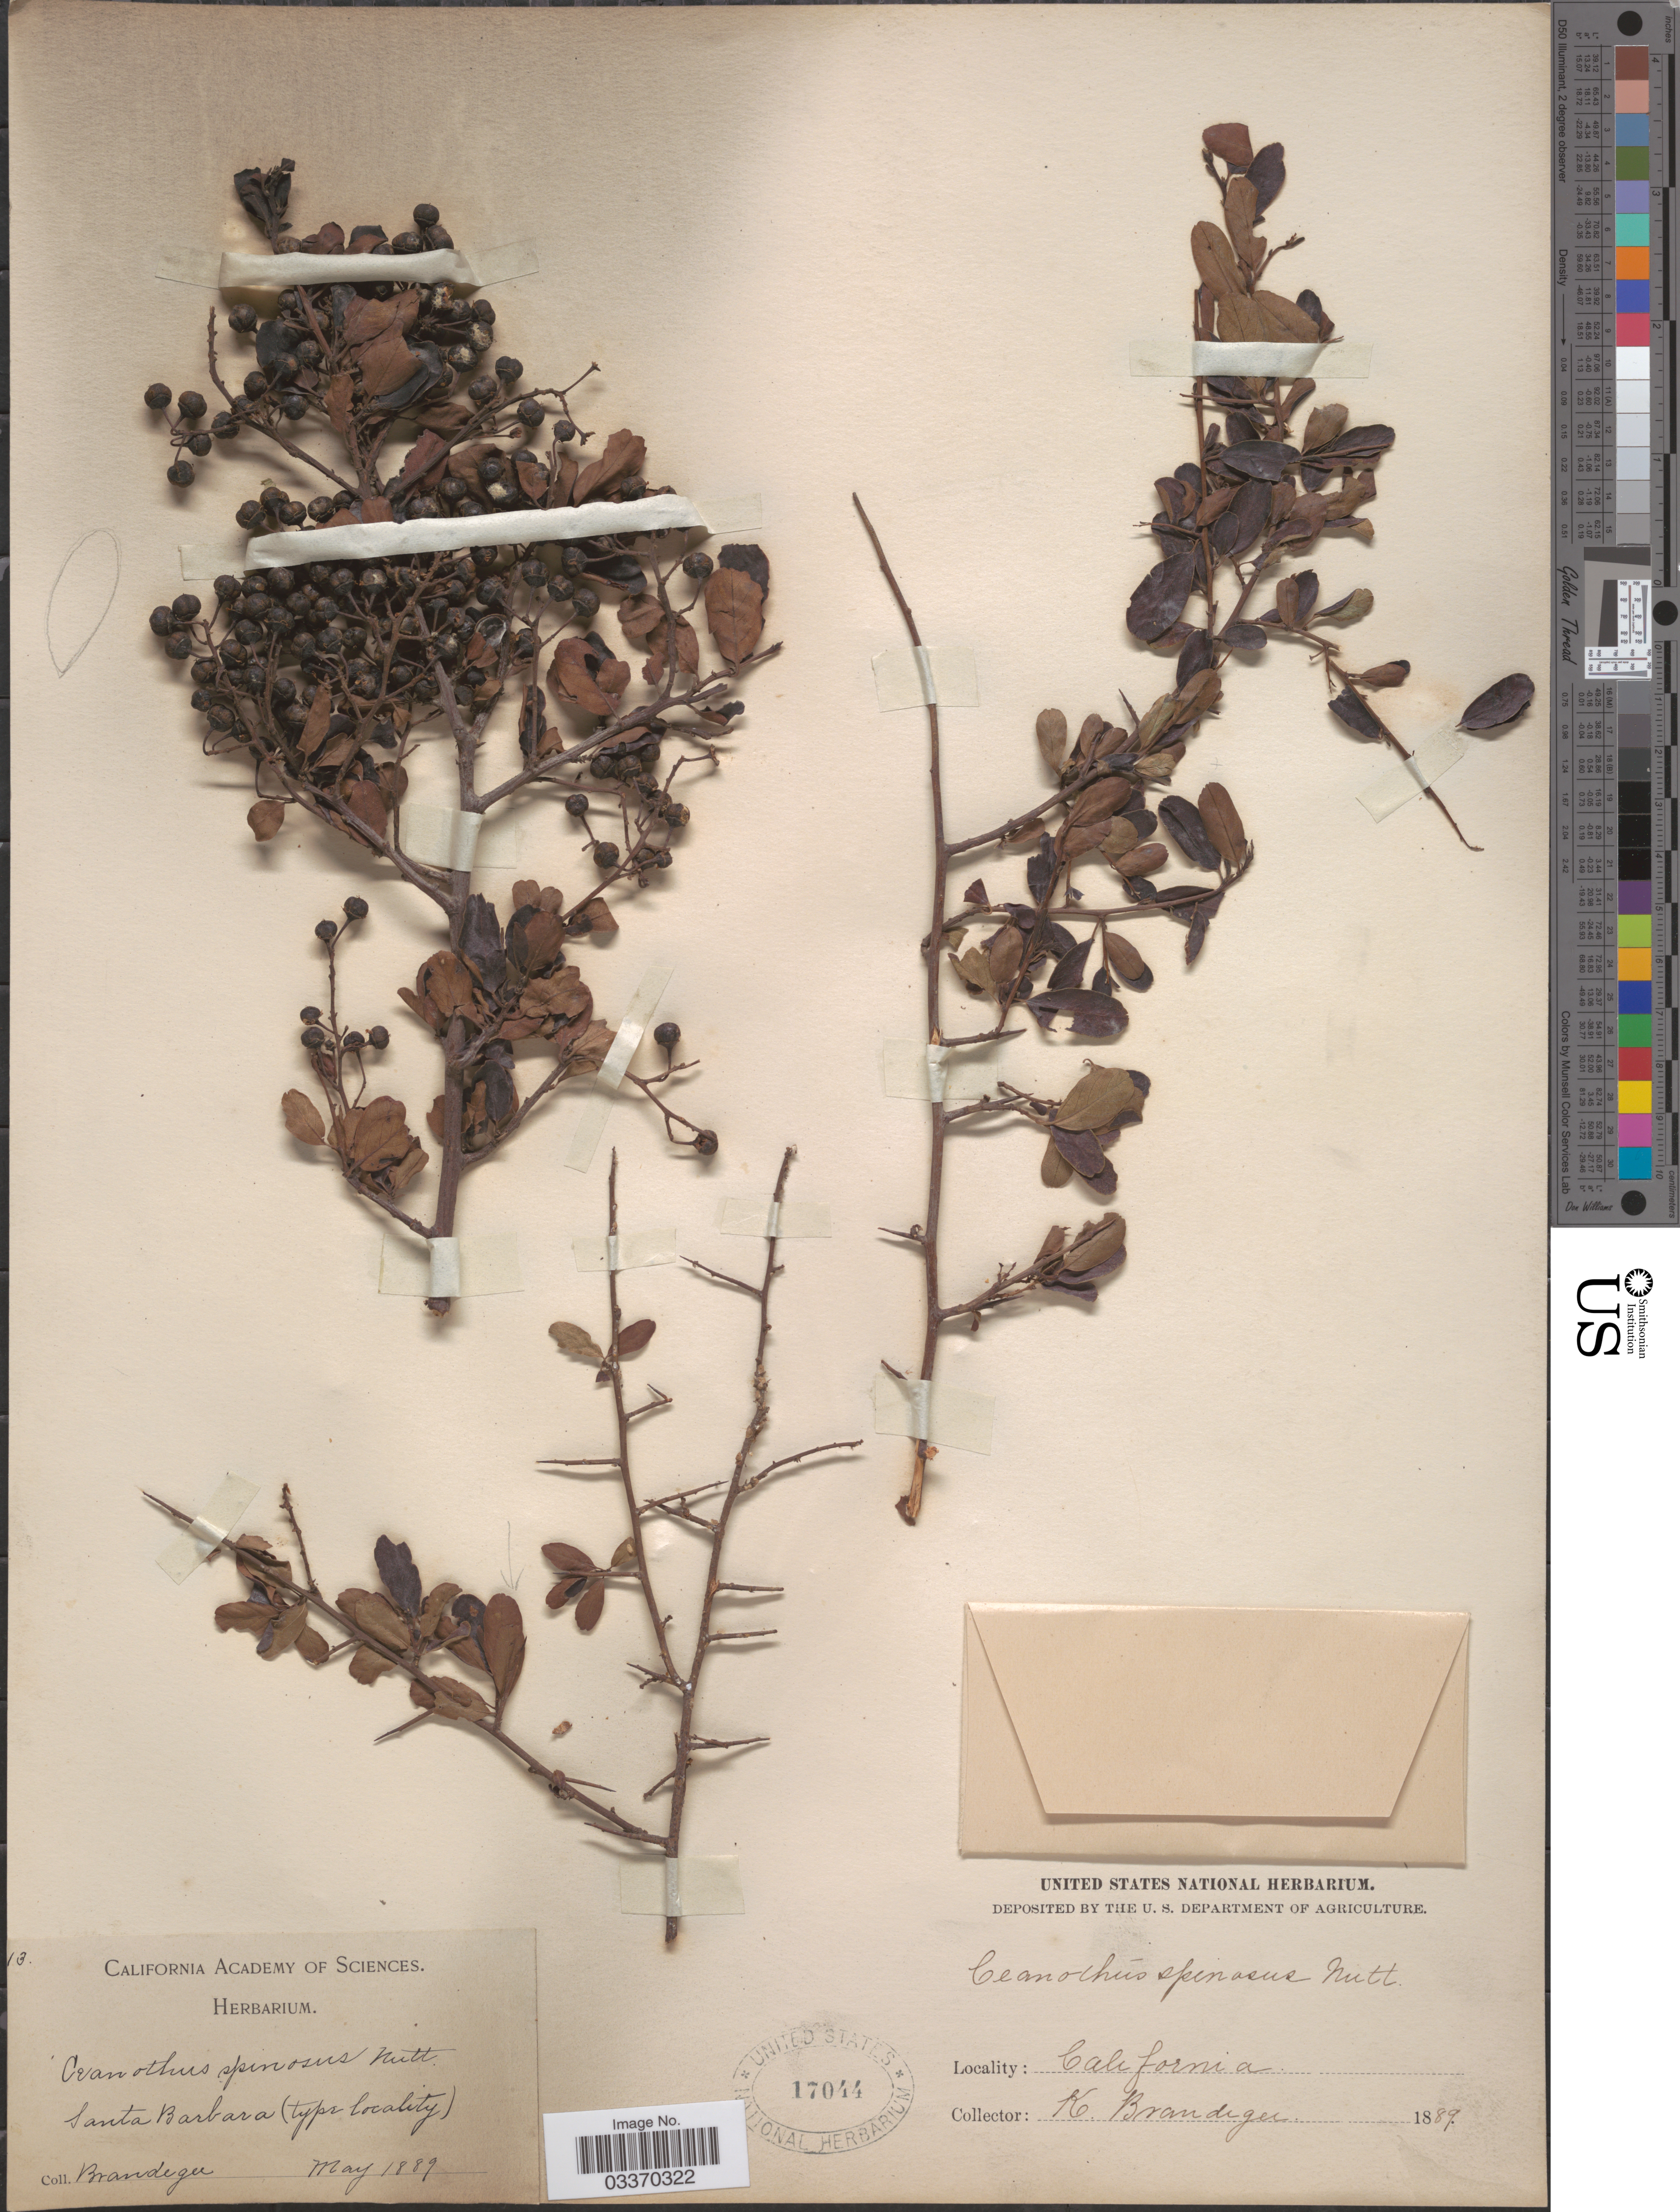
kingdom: Plantae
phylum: Tracheophyta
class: Magnoliopsida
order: Rosales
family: Rhamnaceae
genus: Ceanothus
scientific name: Ceanothus spinosus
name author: Nutt.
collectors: K. Brandegee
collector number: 13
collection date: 1889-05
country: United States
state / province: California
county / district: Santa Barbara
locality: Santa Barbara (type locality) [unsure placement].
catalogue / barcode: US 17044